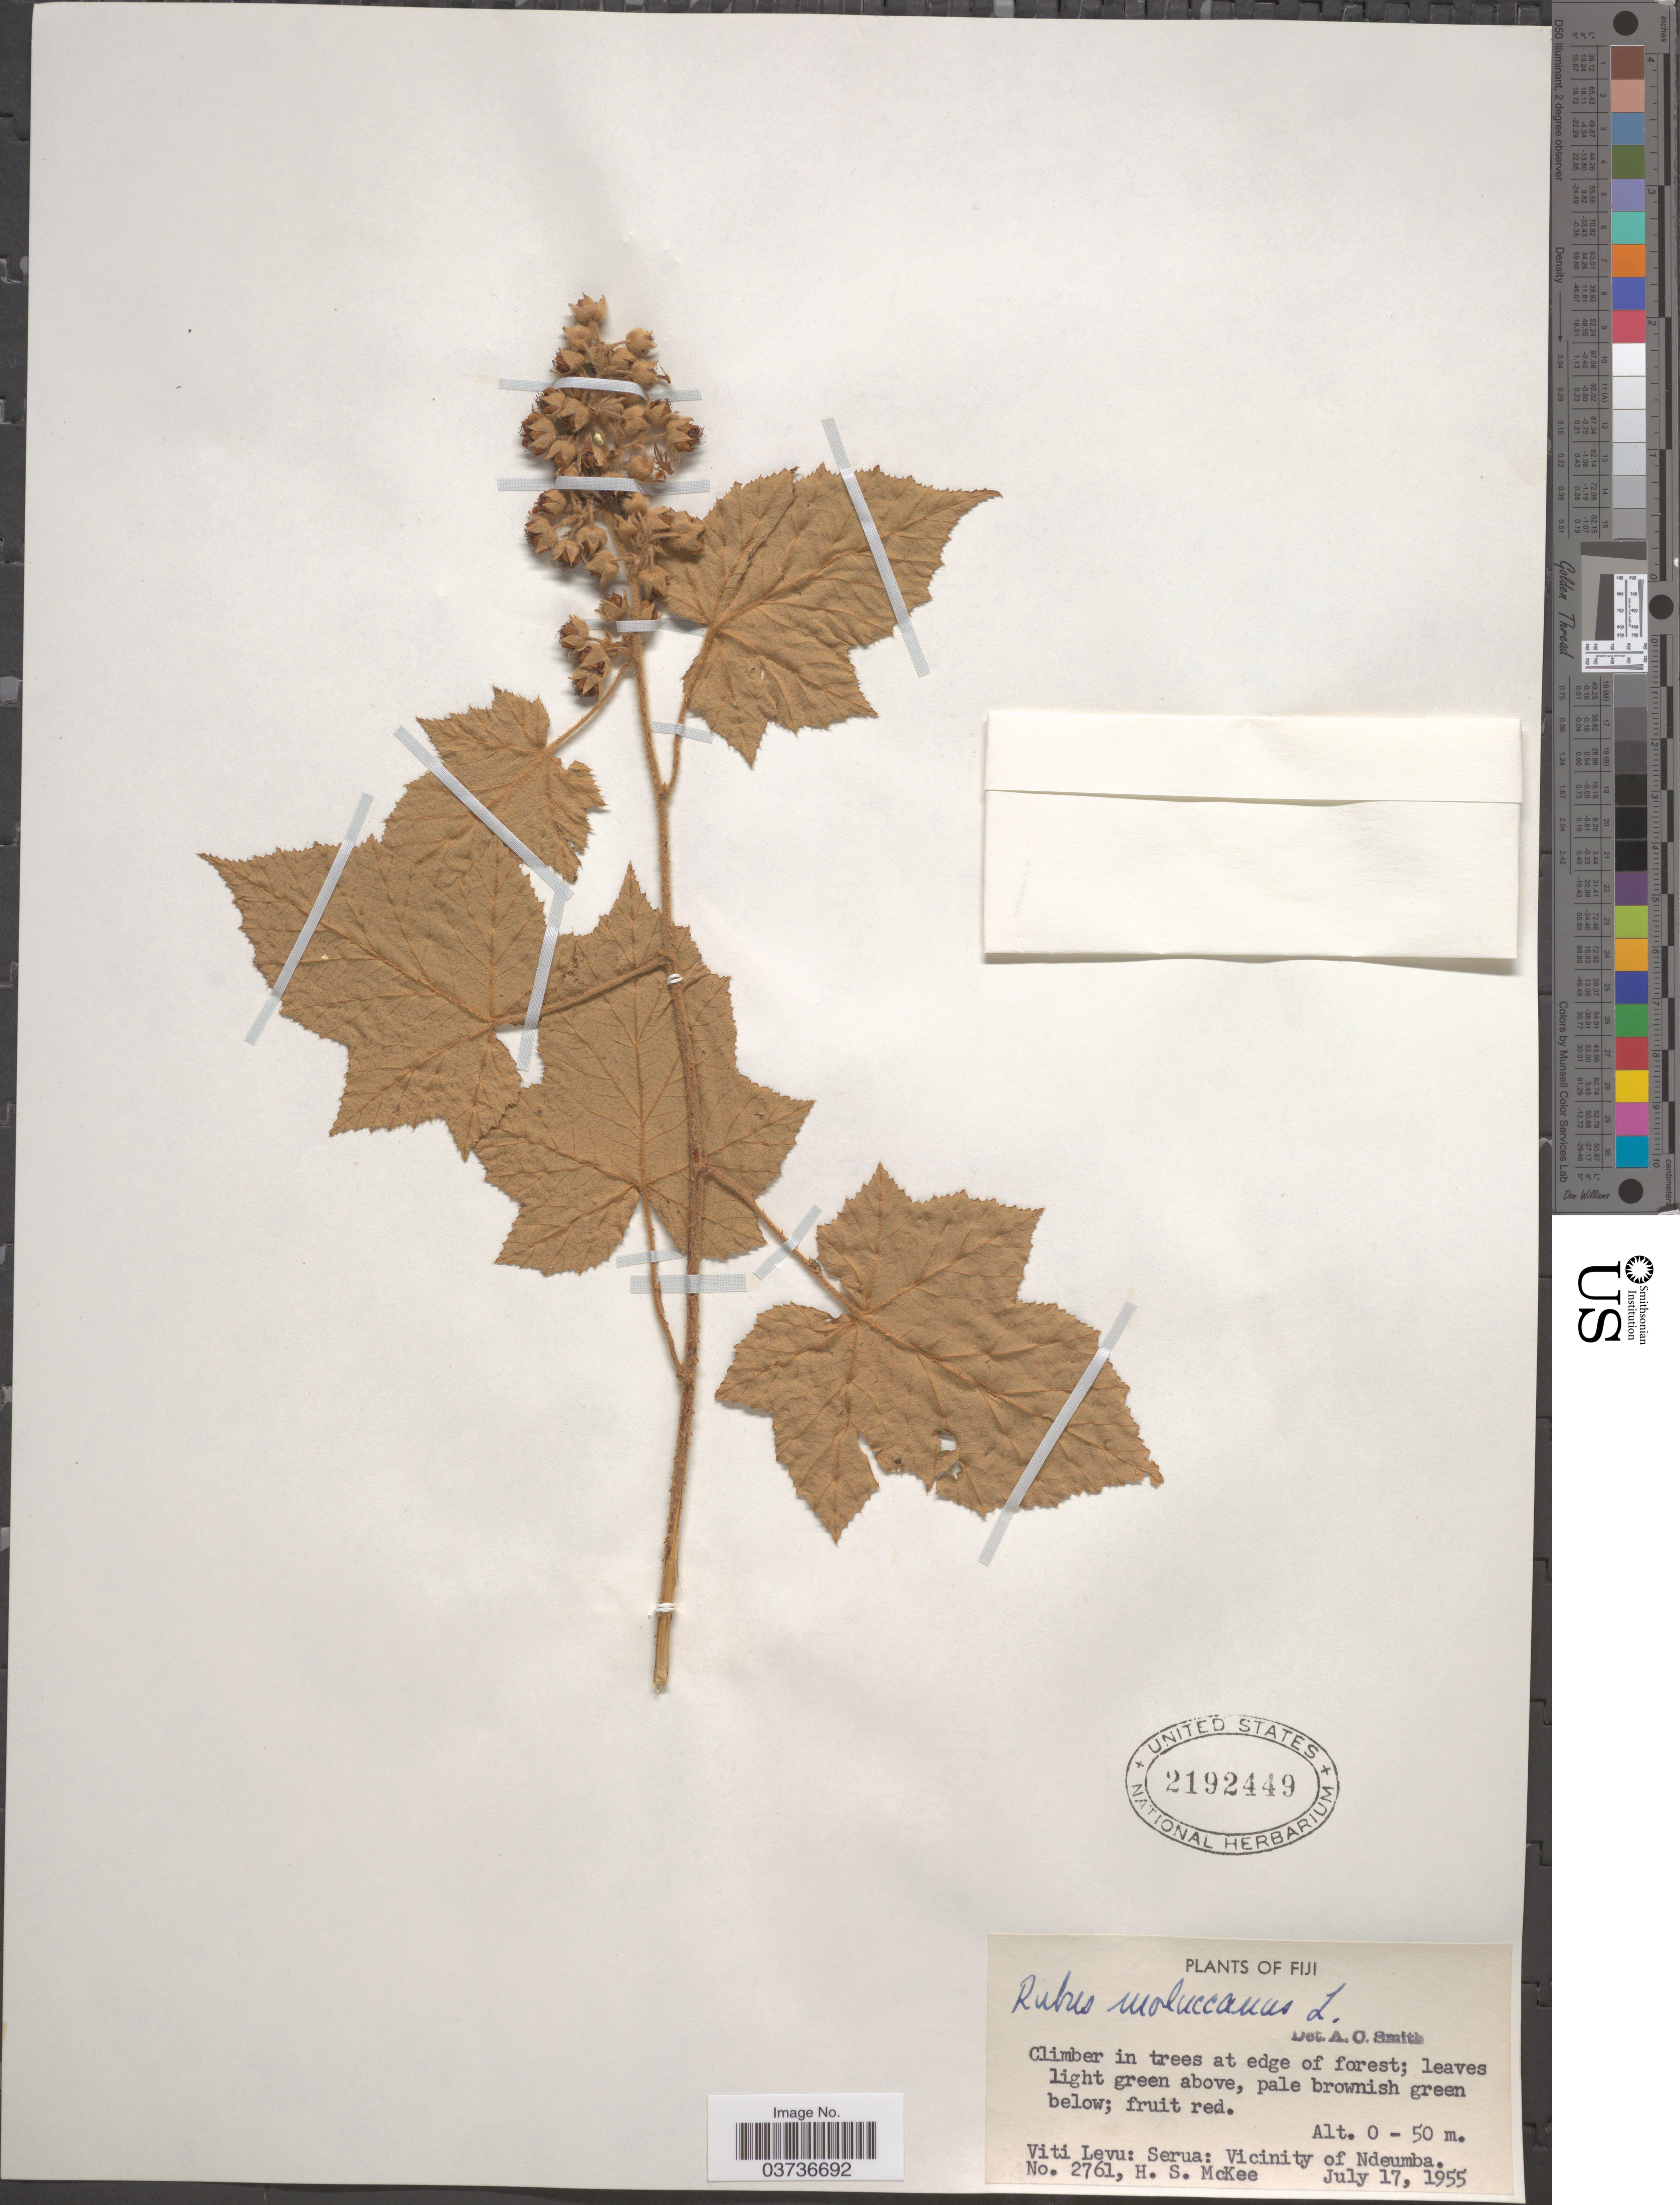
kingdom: Plantae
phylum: Tracheophyta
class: Magnoliopsida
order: Rosales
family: Rosaceae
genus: Rubus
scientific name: Rubus moluccanus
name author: L.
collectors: H. S. McKee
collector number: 2761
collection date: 1955-07-17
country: Fiji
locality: Viti Levu: Serua: Vicinity of Ndeumba.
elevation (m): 0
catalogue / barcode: US 2192449